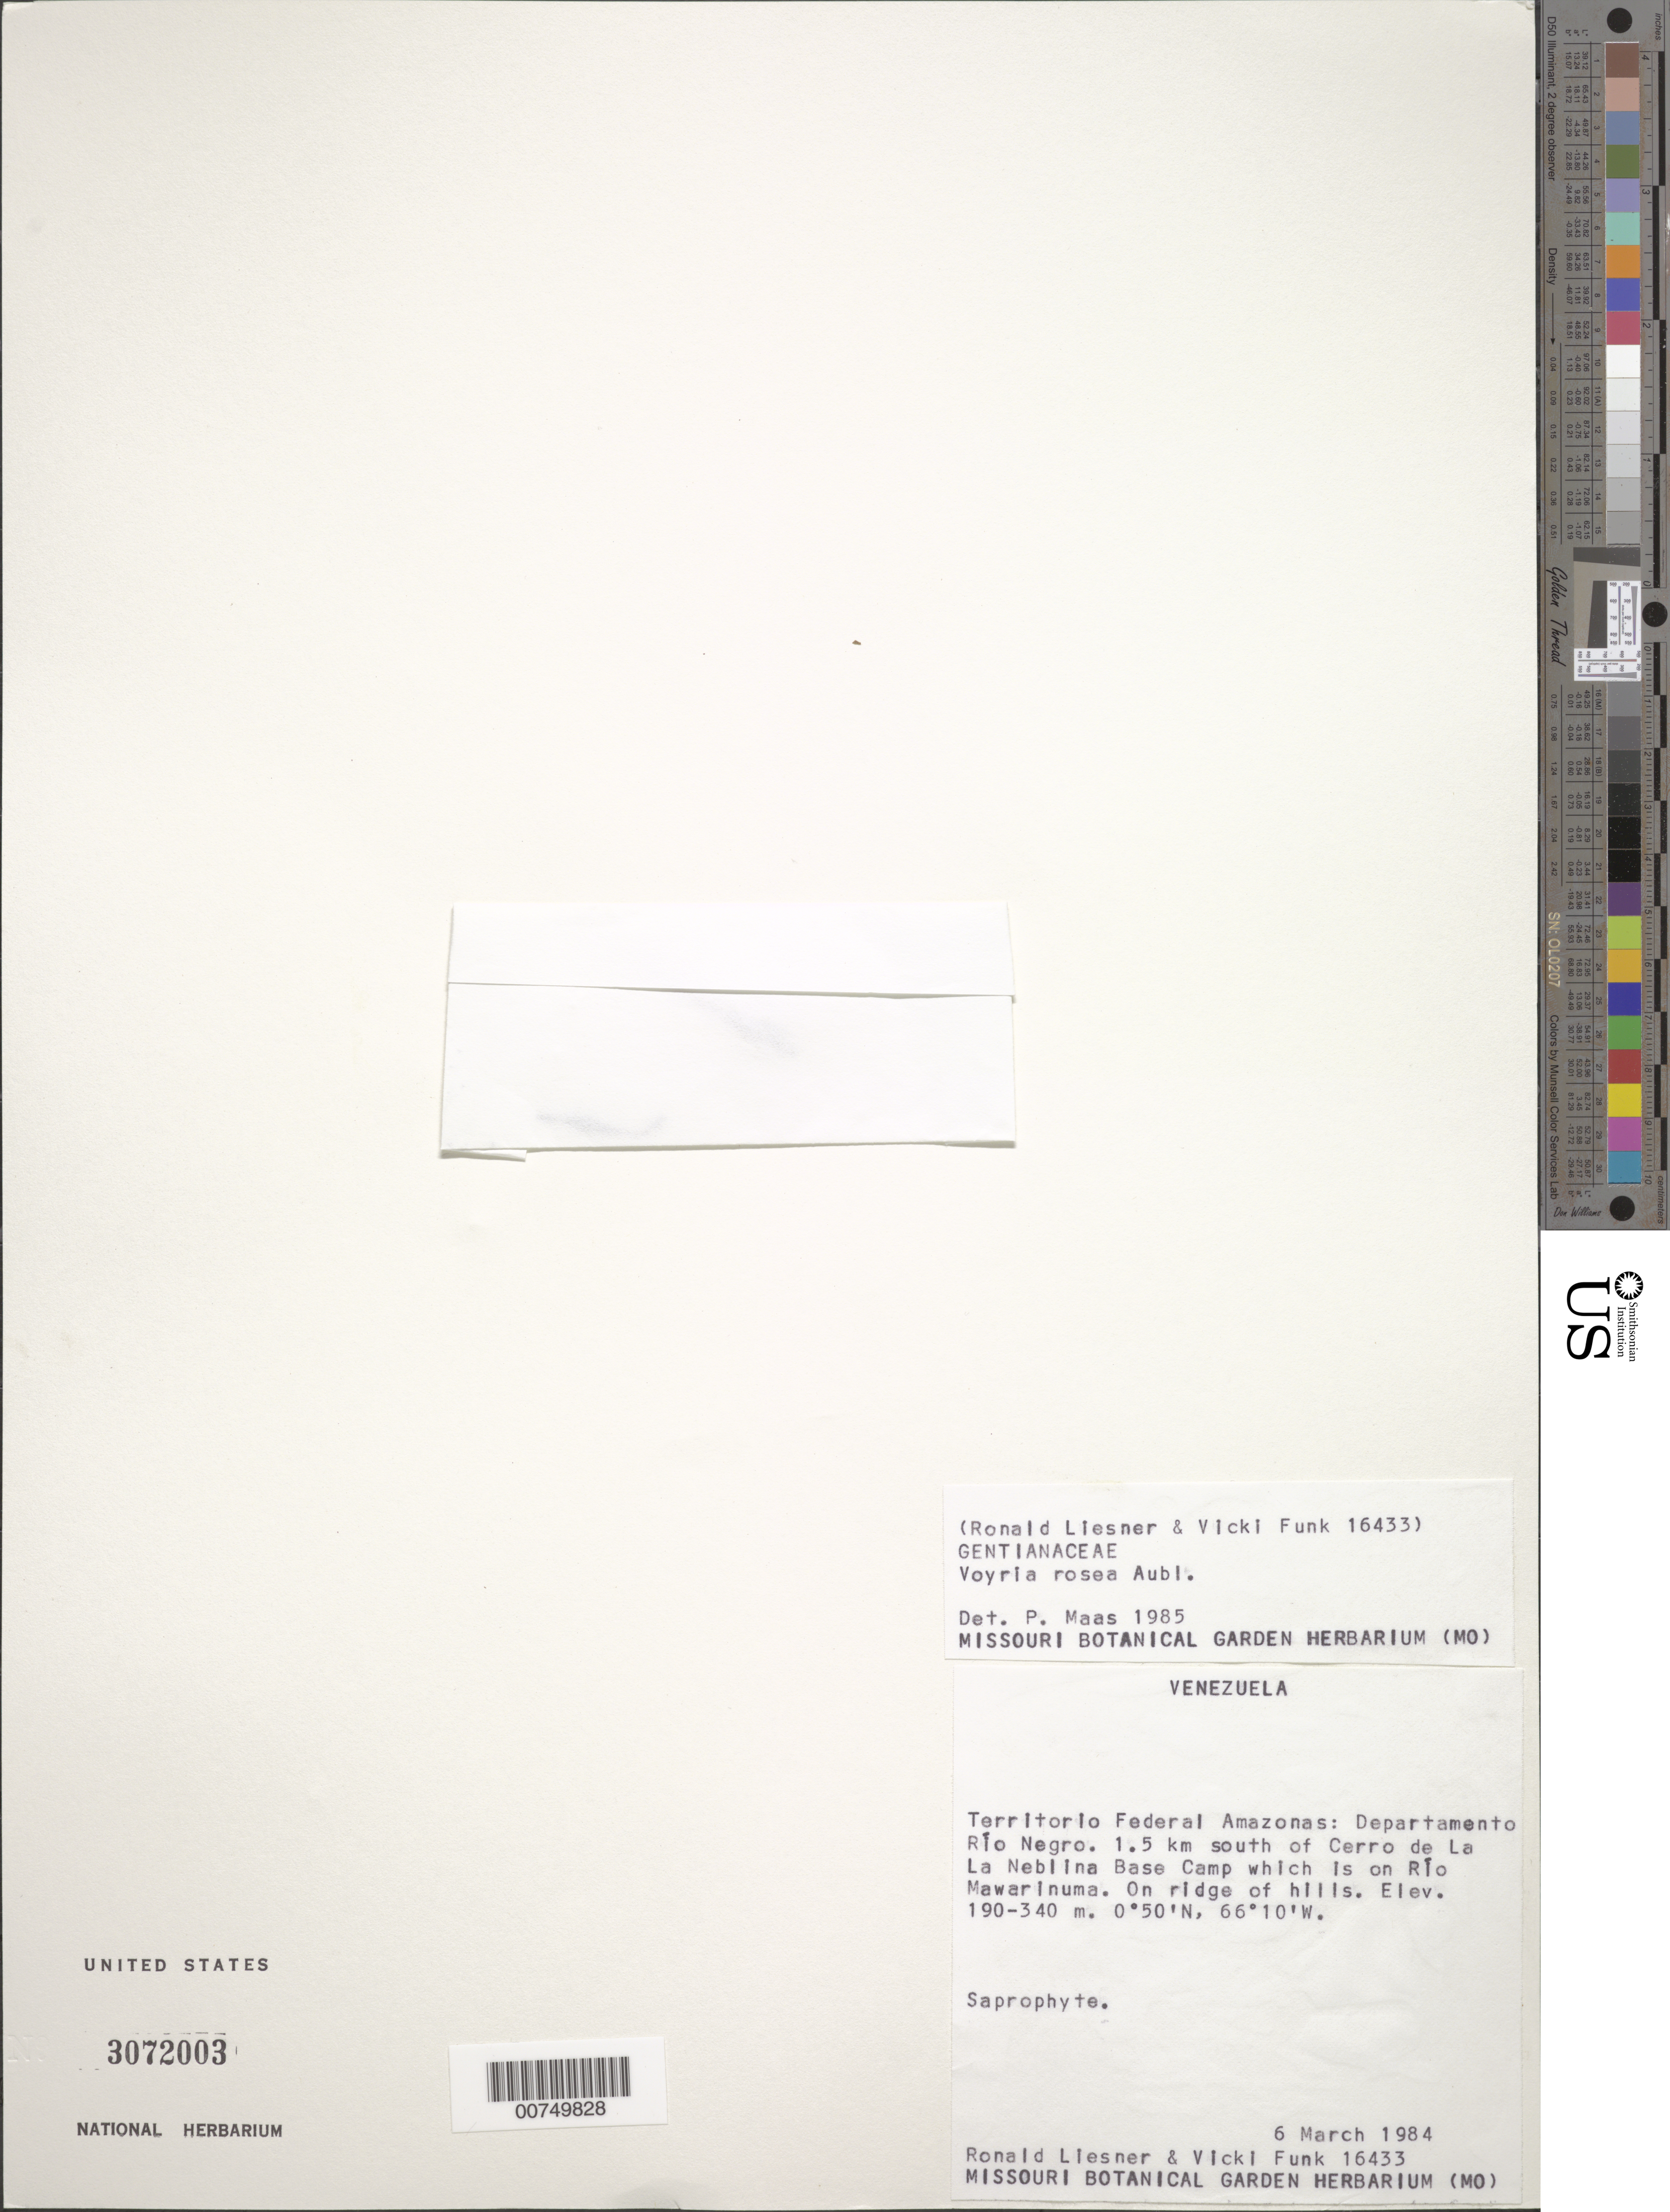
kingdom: Plantae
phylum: Tracheophyta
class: Magnoliopsida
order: Gentianales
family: Gentianaceae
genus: Voyria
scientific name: Voyria rosea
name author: Aubl.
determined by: Maas, Paul J. M.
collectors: R. L. Liesner & V. Funk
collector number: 16433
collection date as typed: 6-Mar-84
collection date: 1984-03-06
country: Venezuela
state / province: Amazonas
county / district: Río Negro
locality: Río Mawarinuma, 1.5 km S of Cerro de La Neblina Base Camp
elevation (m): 190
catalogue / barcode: US 3072003